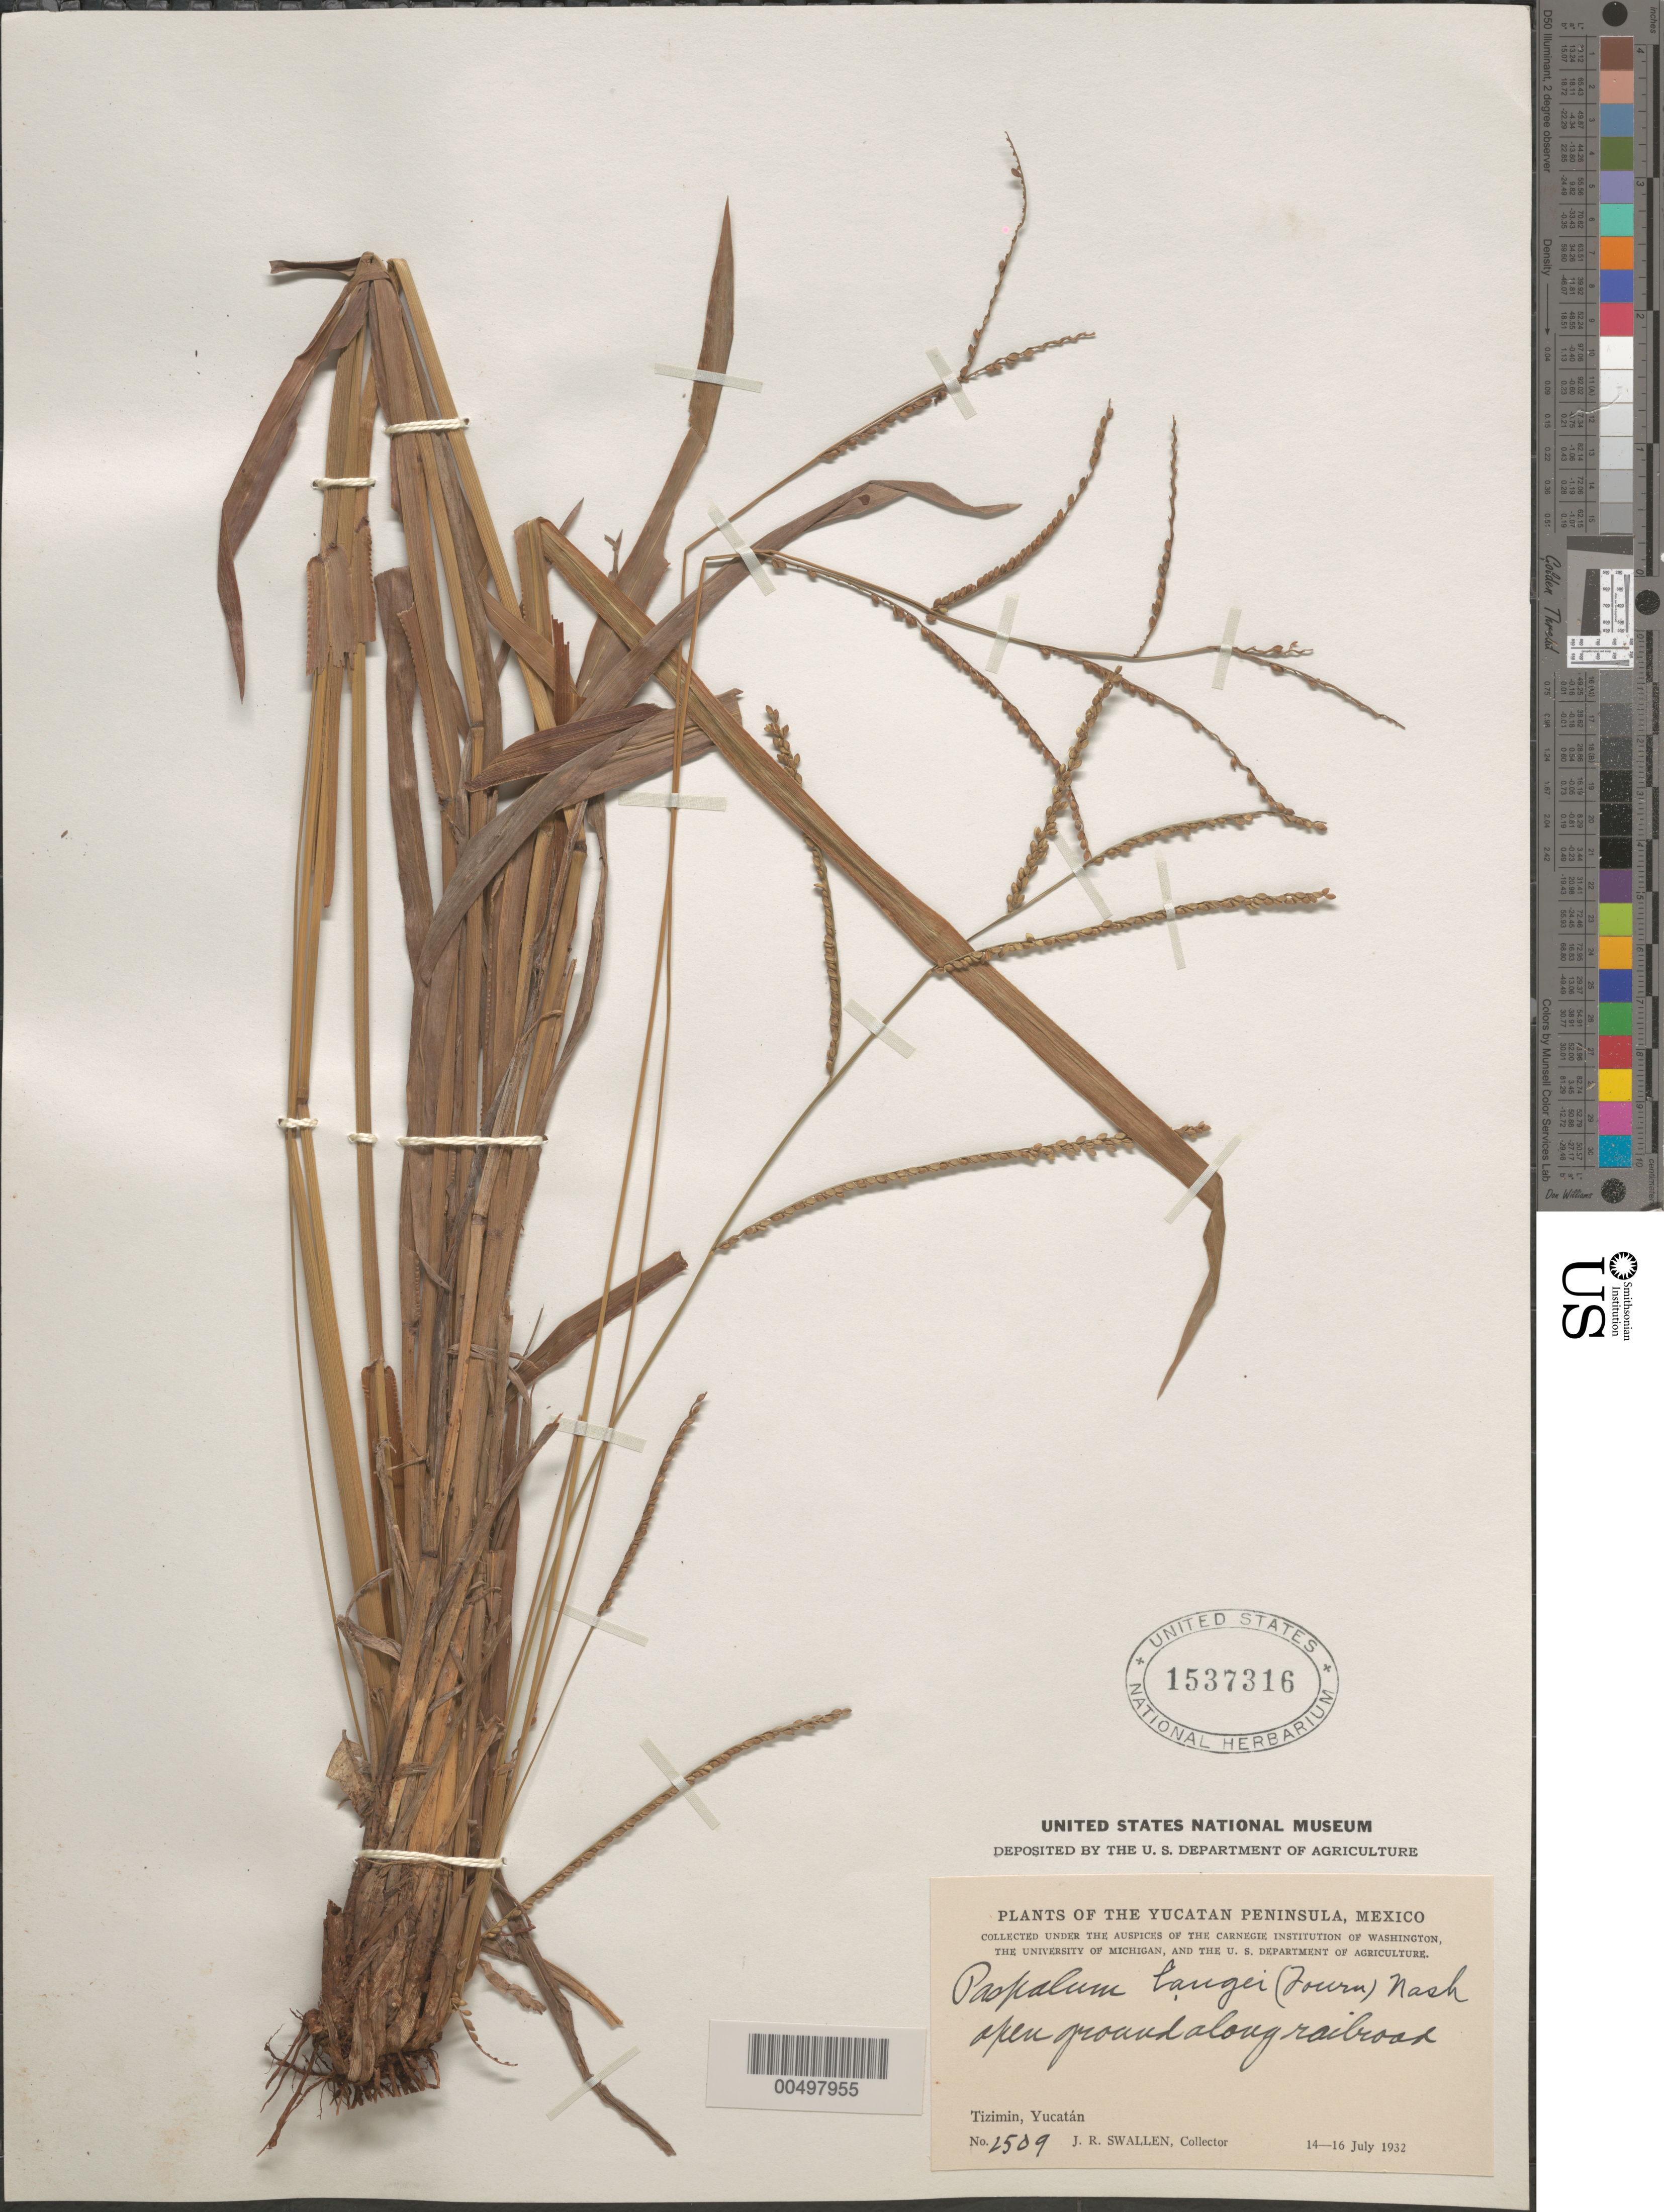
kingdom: Plantae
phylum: Tracheophyta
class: Liliopsida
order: Poales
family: Poaceae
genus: Paspalum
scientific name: Paspalum langei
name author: (E. Fourn.) Nash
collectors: J. R. Swallen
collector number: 2509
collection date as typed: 14 Jul 1932 to 16 Jul 1932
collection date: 1932-07-14/1932-07-16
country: Mexico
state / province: Yucatan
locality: Yucatan Peninsula, Tizimin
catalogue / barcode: US 1537316